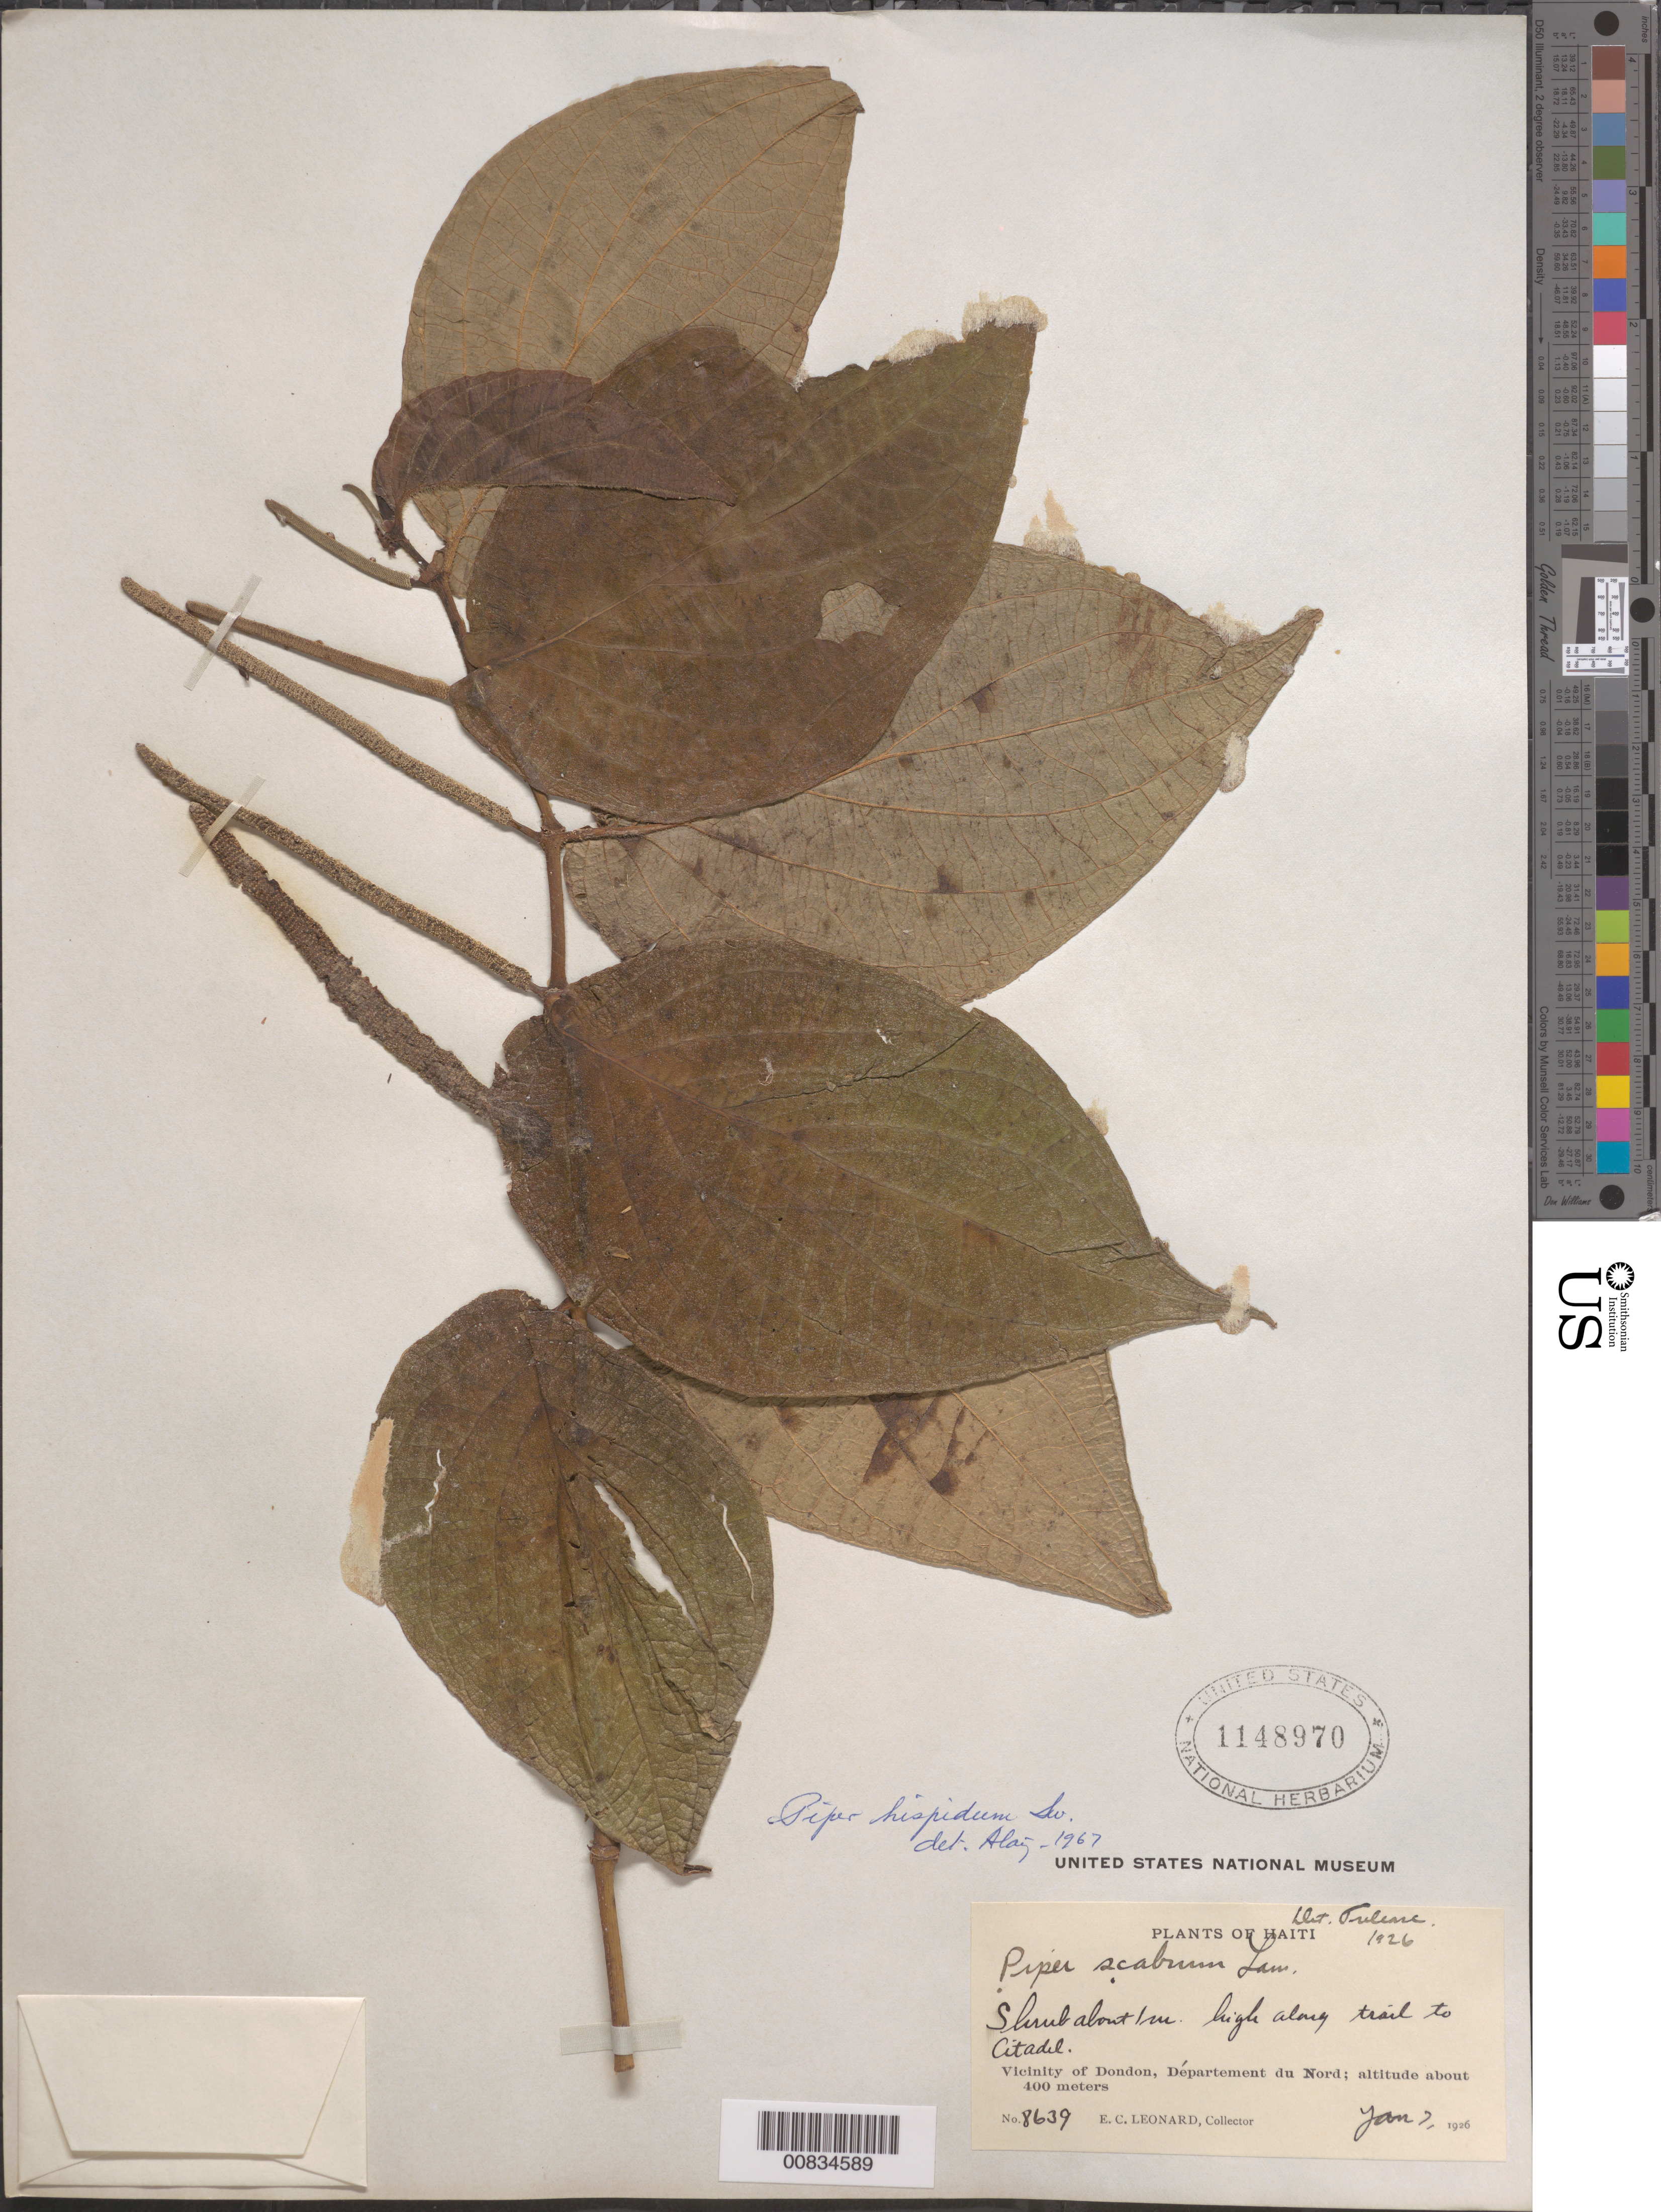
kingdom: Plantae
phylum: Tracheophyta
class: Magnoliopsida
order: Piperales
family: Piperaceae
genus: Piper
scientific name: Piper hispidum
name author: Sw.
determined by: Liogier, Alain H.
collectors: E. C. Leonard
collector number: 8639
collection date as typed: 07 Jan 1926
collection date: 1926-01-07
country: Haiti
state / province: Nord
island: Hispaniola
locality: Vicinity of Dondon. Along trail to Citadel.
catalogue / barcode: US 1148970